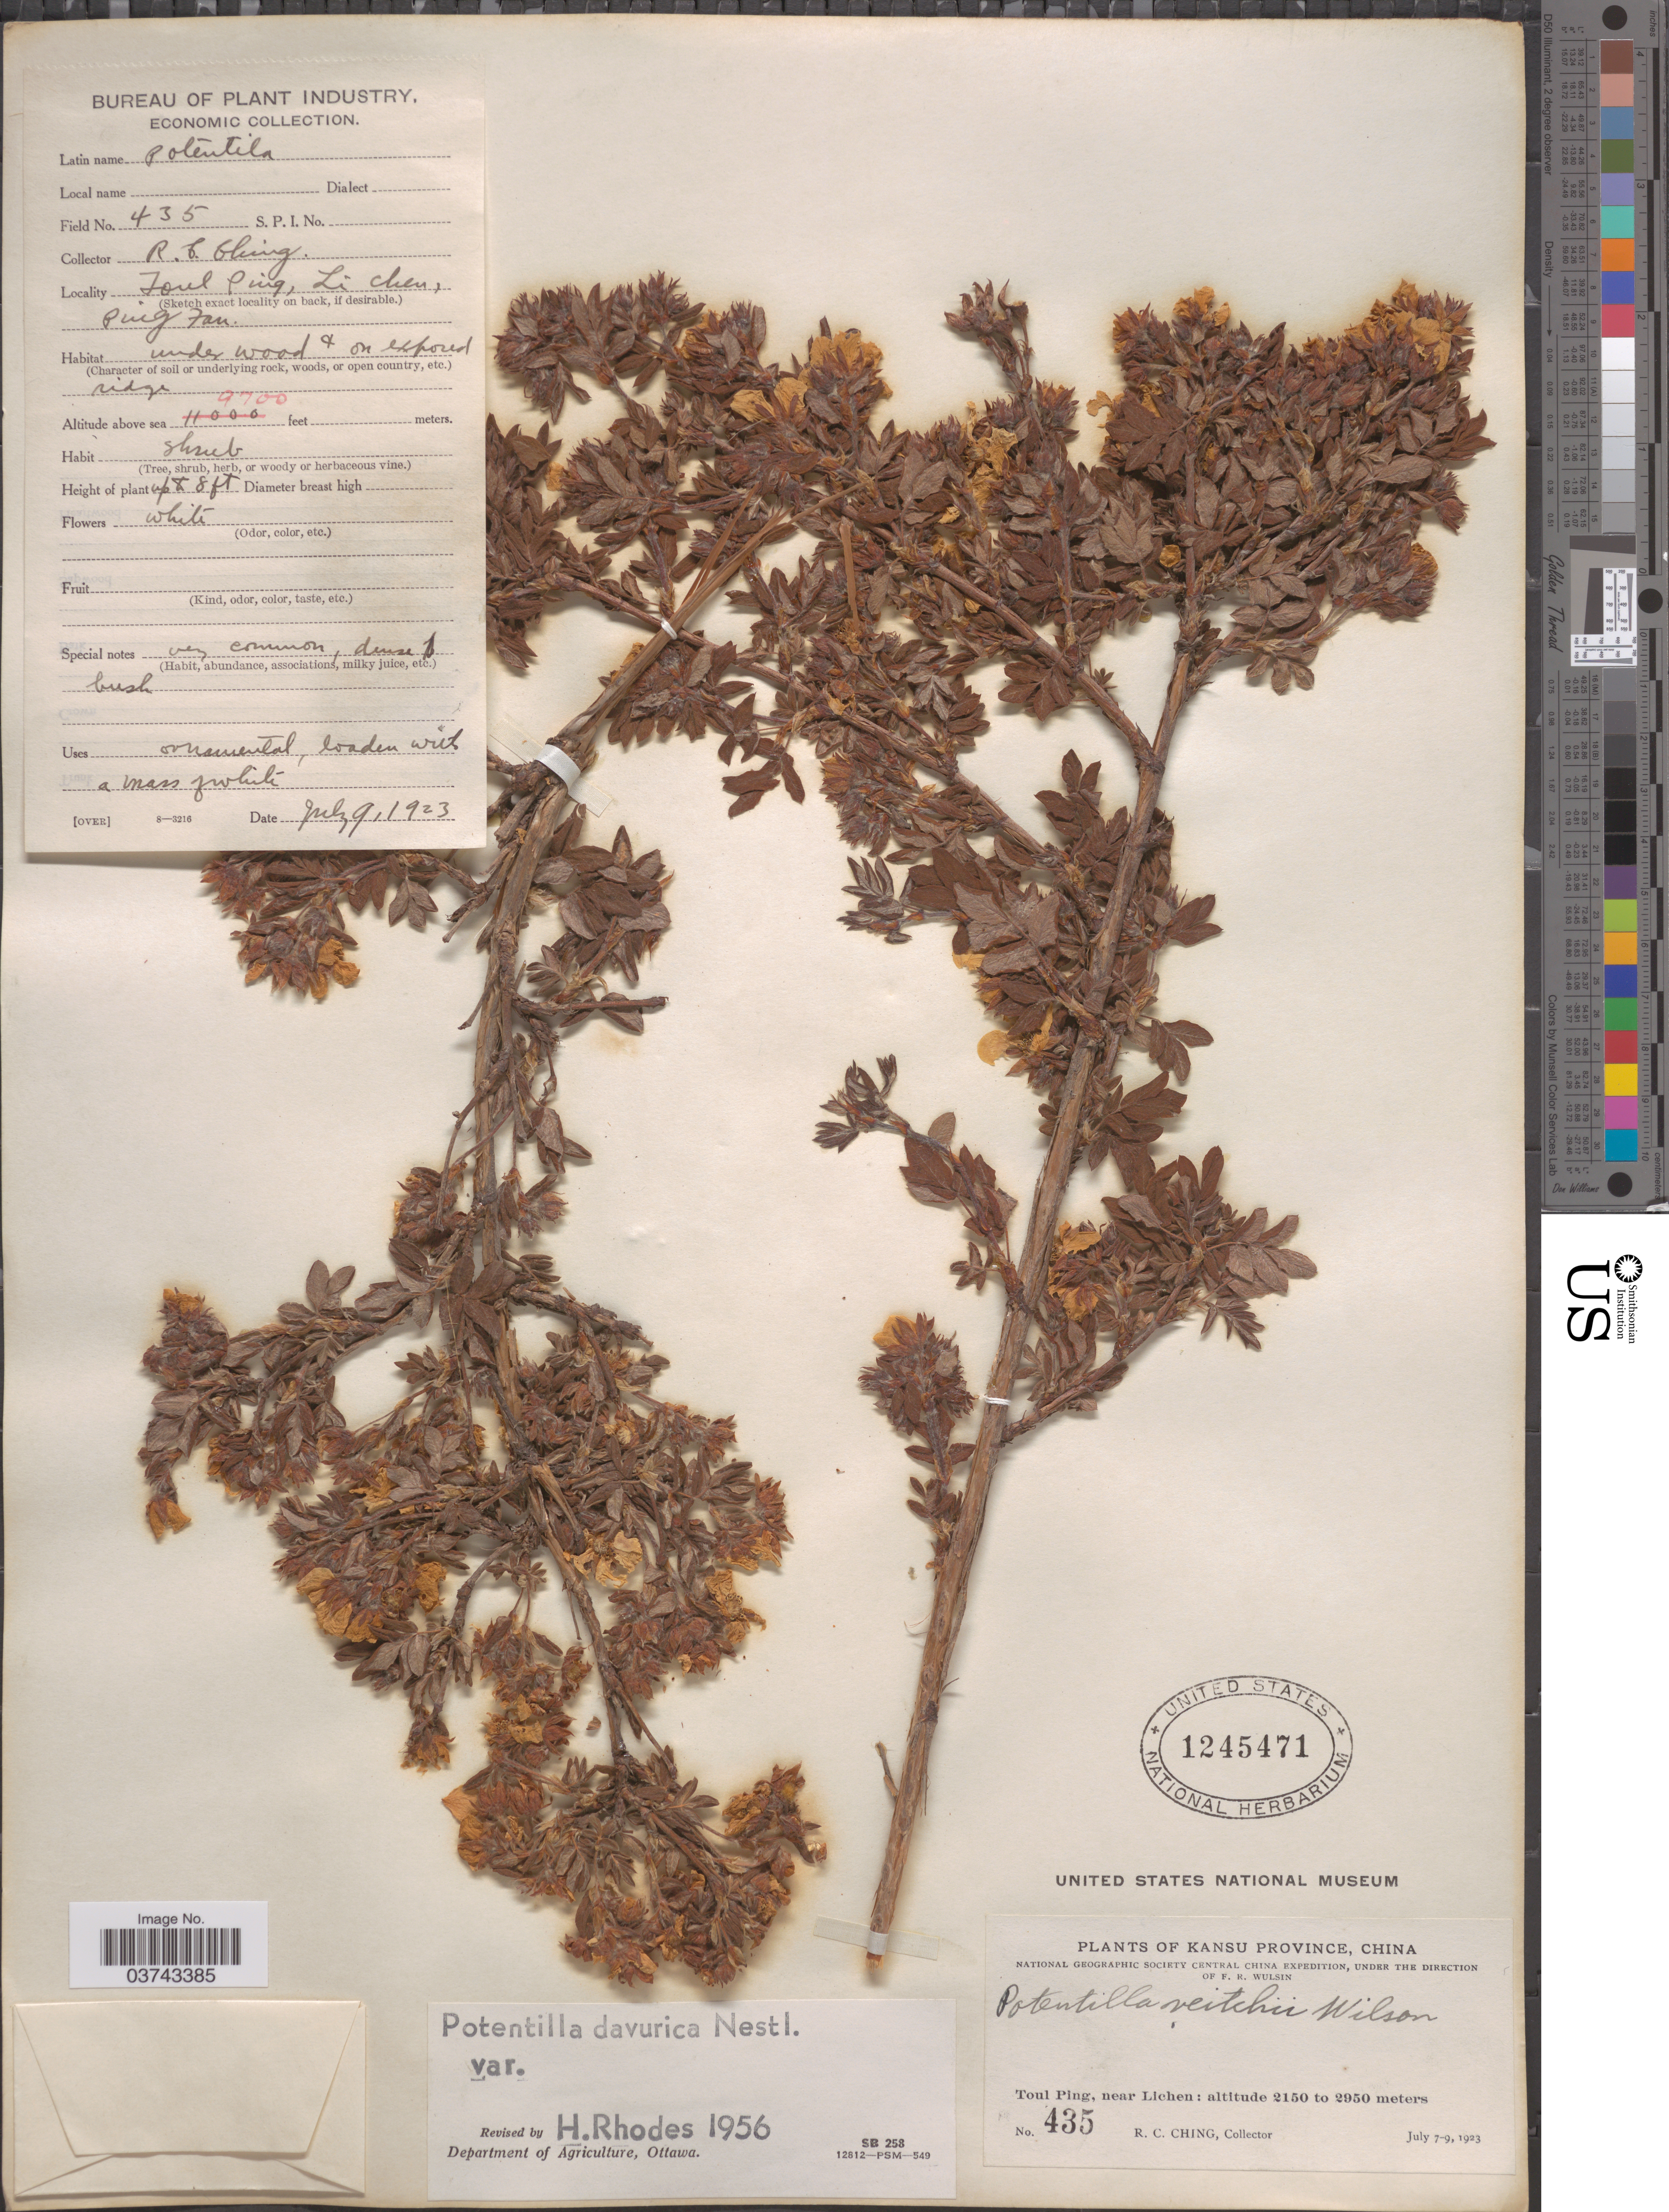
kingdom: Plantae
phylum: Tracheophyta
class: Magnoliopsida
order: Rosales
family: Rosaceae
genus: Dasiphora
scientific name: Dasiphora glabrata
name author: (Willd. ex Schltdl.) Soják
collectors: R. C. Ching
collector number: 435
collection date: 1923-07-09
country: China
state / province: Gansu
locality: Kansu Province. Toul Ping, near Lichen. Ping Fau.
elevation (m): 2957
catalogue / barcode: US 1245471